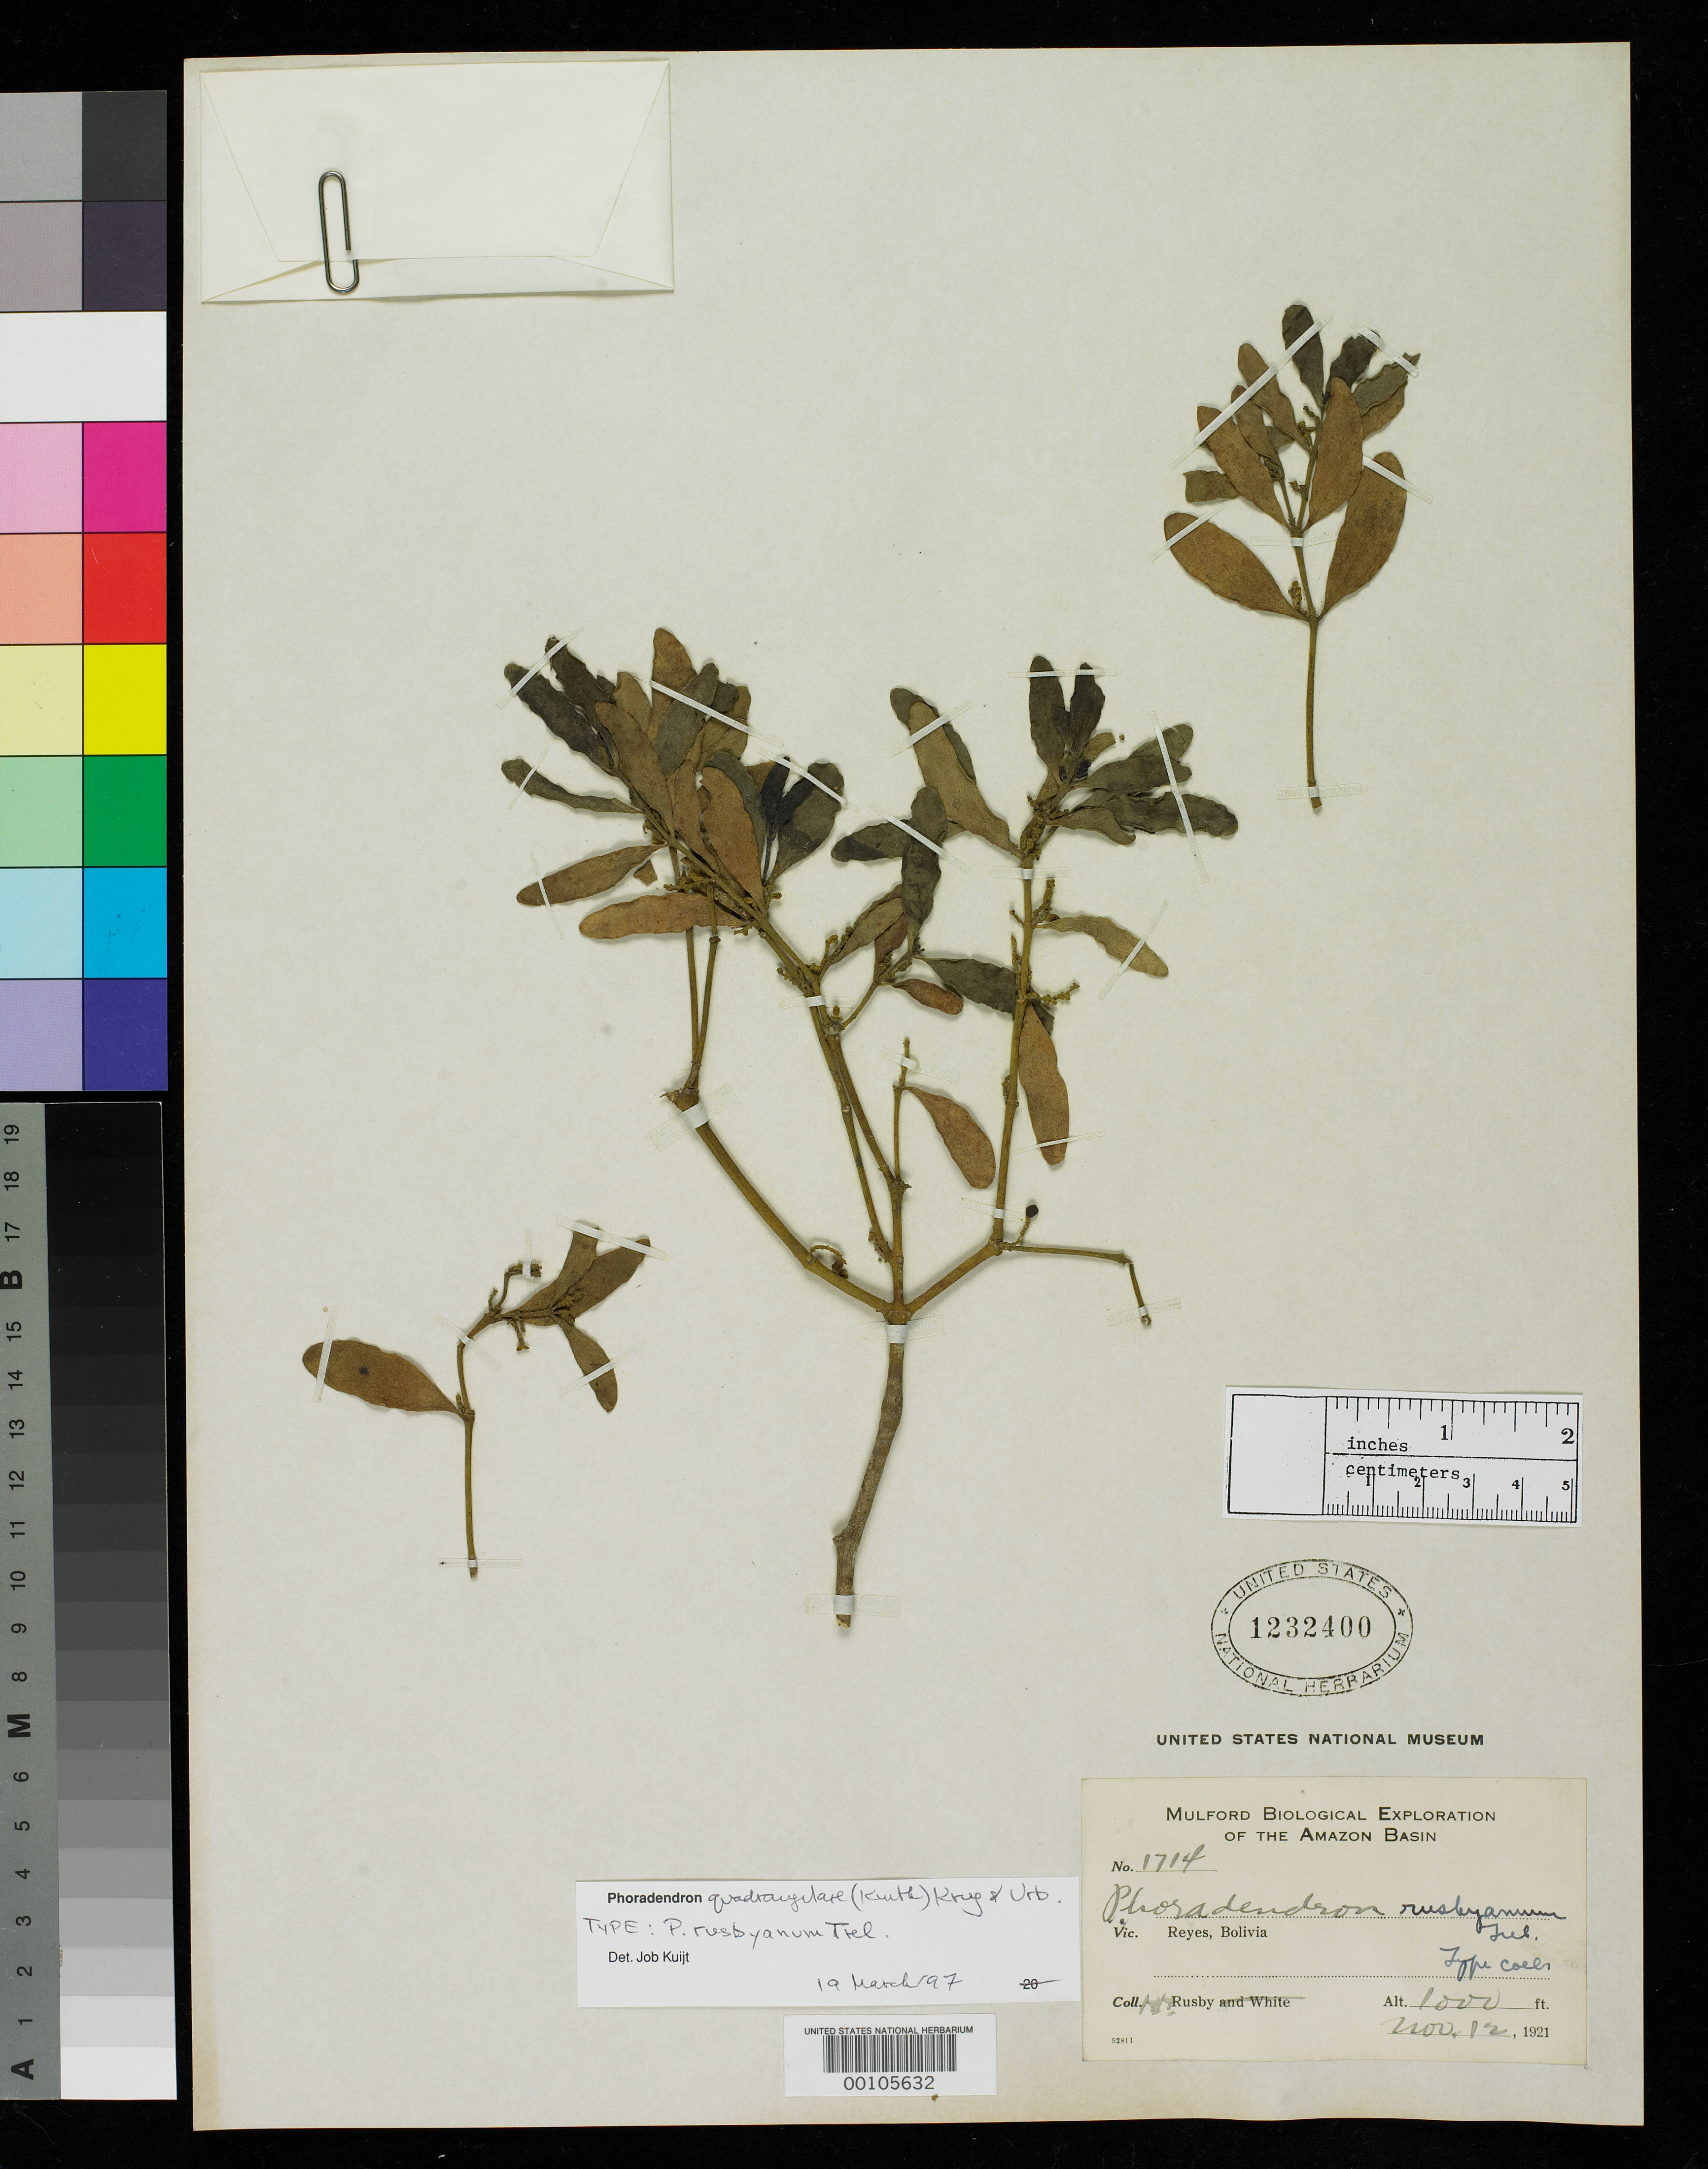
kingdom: Plantae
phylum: Tracheophyta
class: Magnoliopsida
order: Santalales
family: Viscaceae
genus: Phoradendron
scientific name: Phoradendron rusbyanum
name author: Trel.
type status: Isotype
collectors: H. H. Rusby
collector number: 1714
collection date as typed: Nov. 12, 1921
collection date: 1921-11-12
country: Bolivia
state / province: Beni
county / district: José Ballivián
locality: Reyes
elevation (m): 305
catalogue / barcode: US 1232400